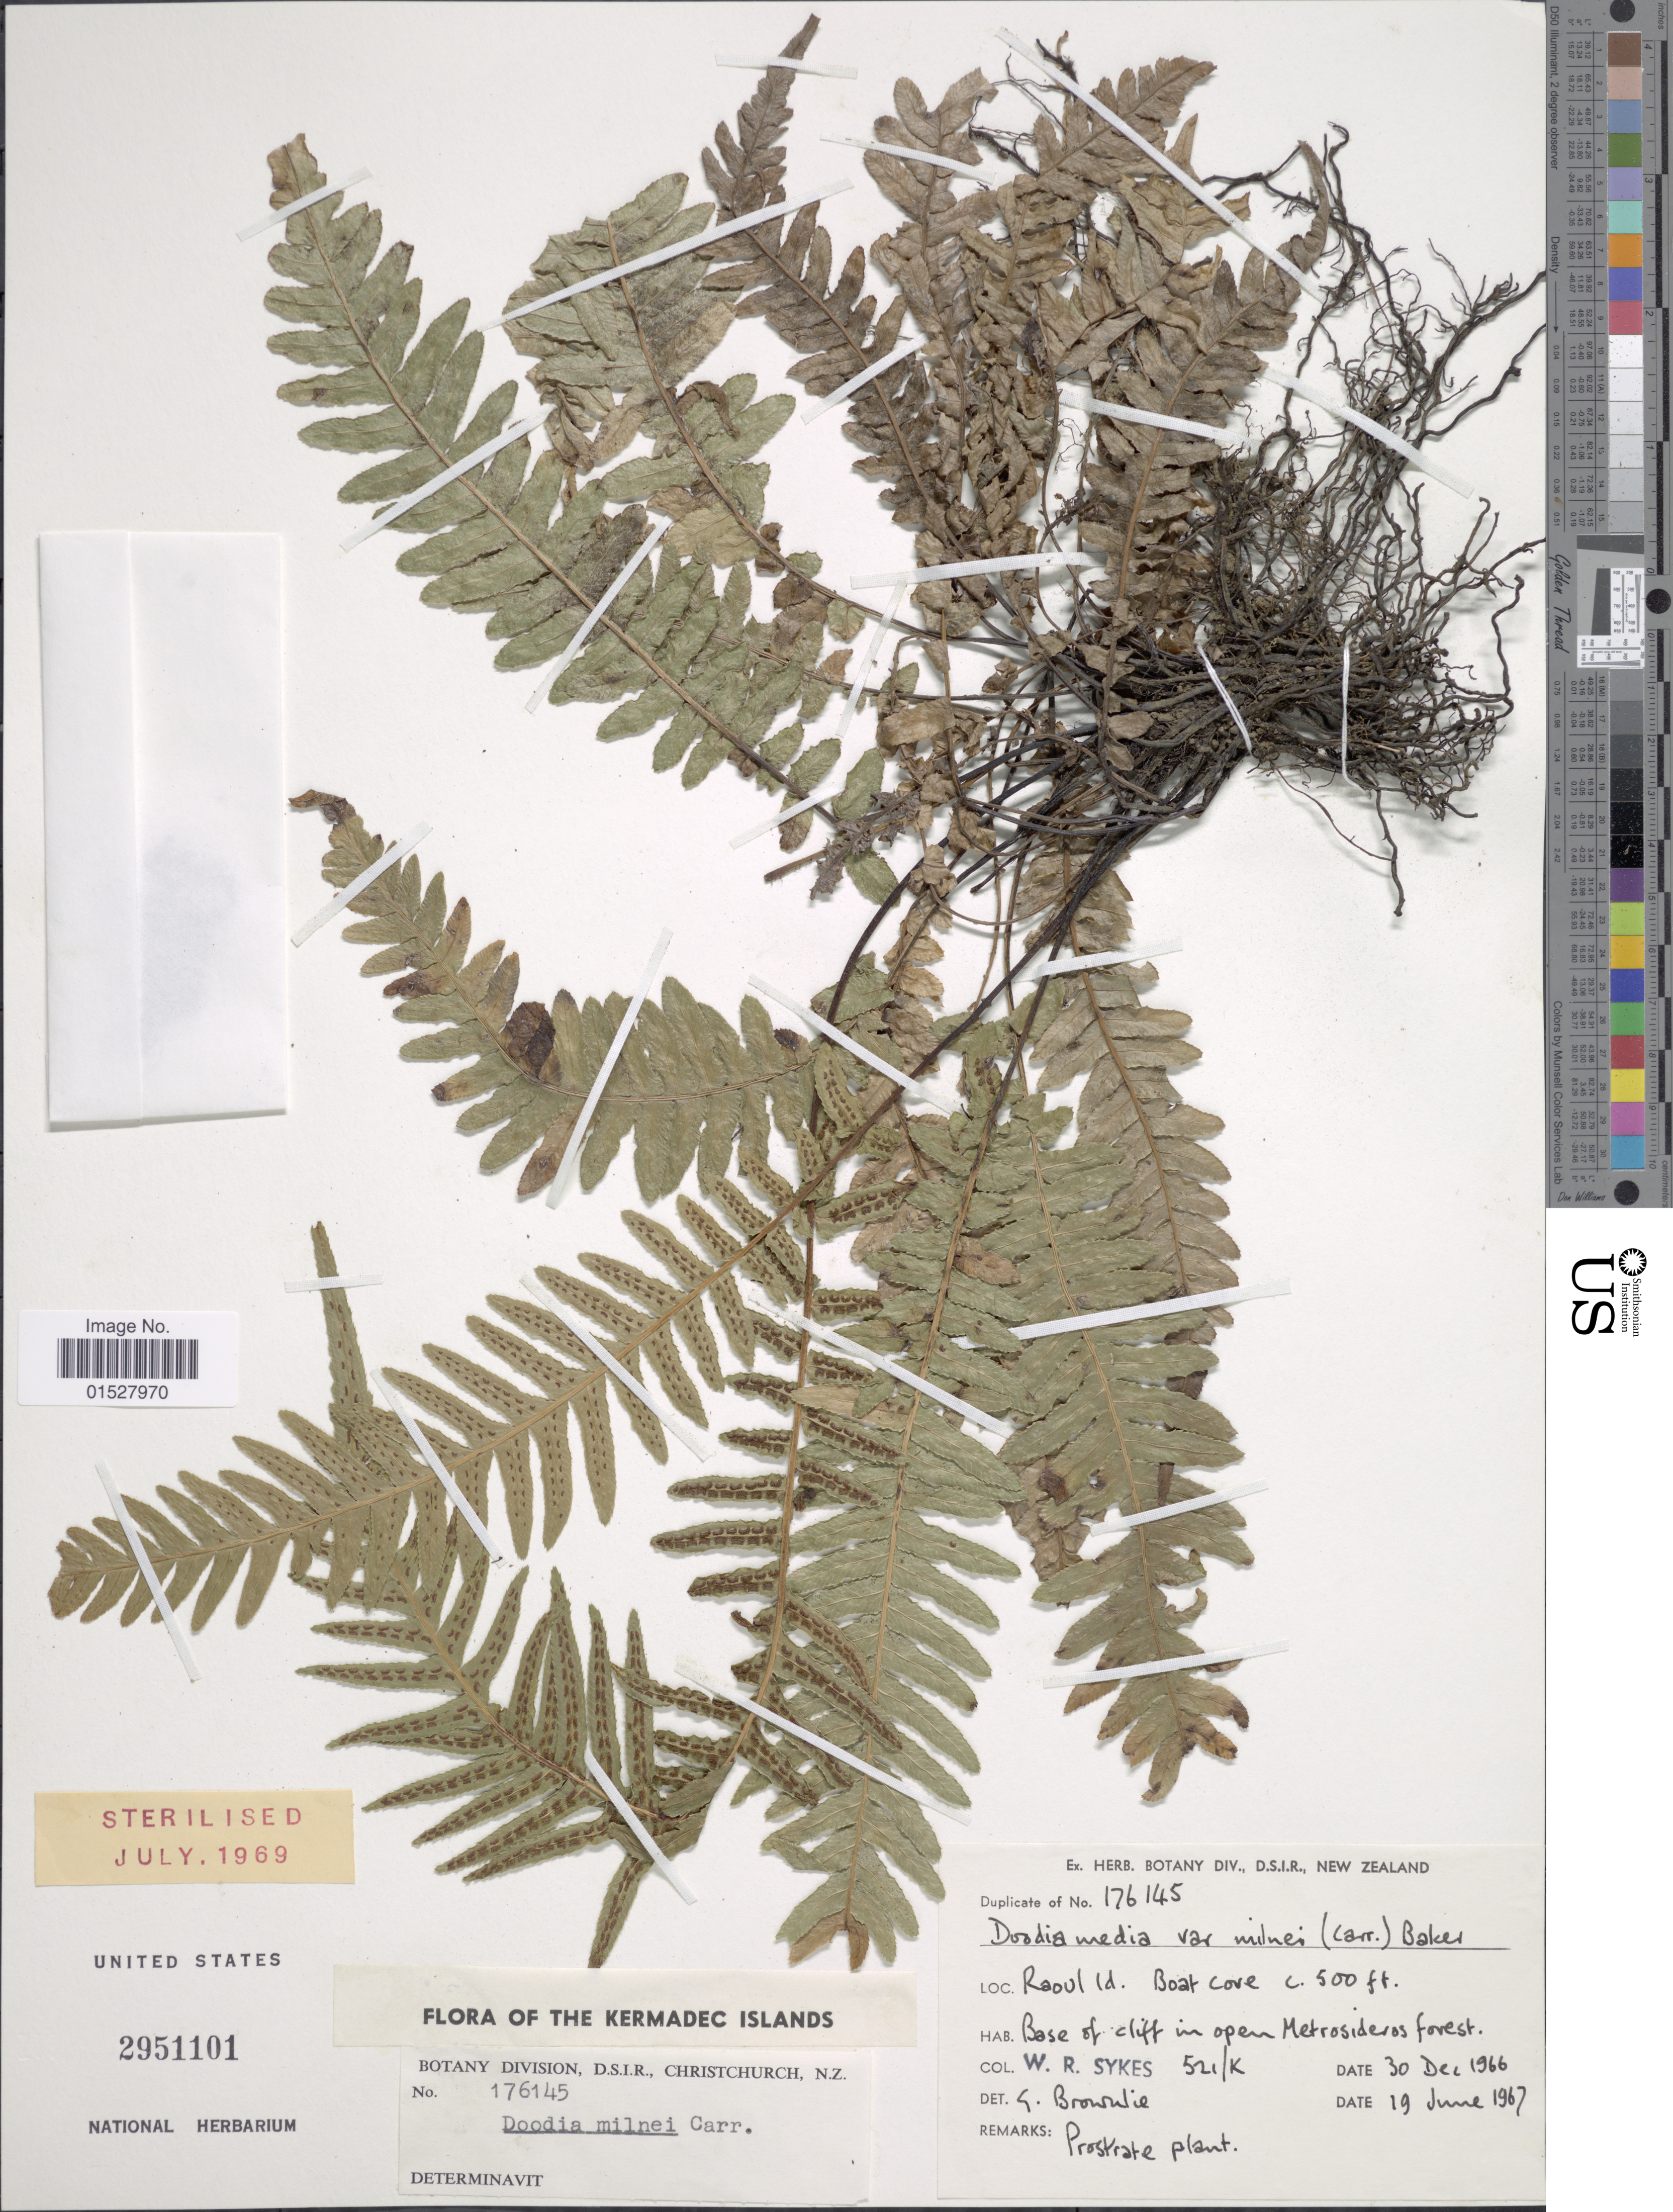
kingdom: Plantae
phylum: Tracheophyta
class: Polypodiopsida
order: Polypodiales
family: Blechnaceae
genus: Blechnum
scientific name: Blechnum medium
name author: (R. Br.) Christenh.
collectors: W. R. Sykes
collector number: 521/K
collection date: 1966-12-30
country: New Zealand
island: Raoul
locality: Kermadec Islands, Raoul ld. Boat Cove, base of cliff in open Metrosideros forest.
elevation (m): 152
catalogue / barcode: US 2951101